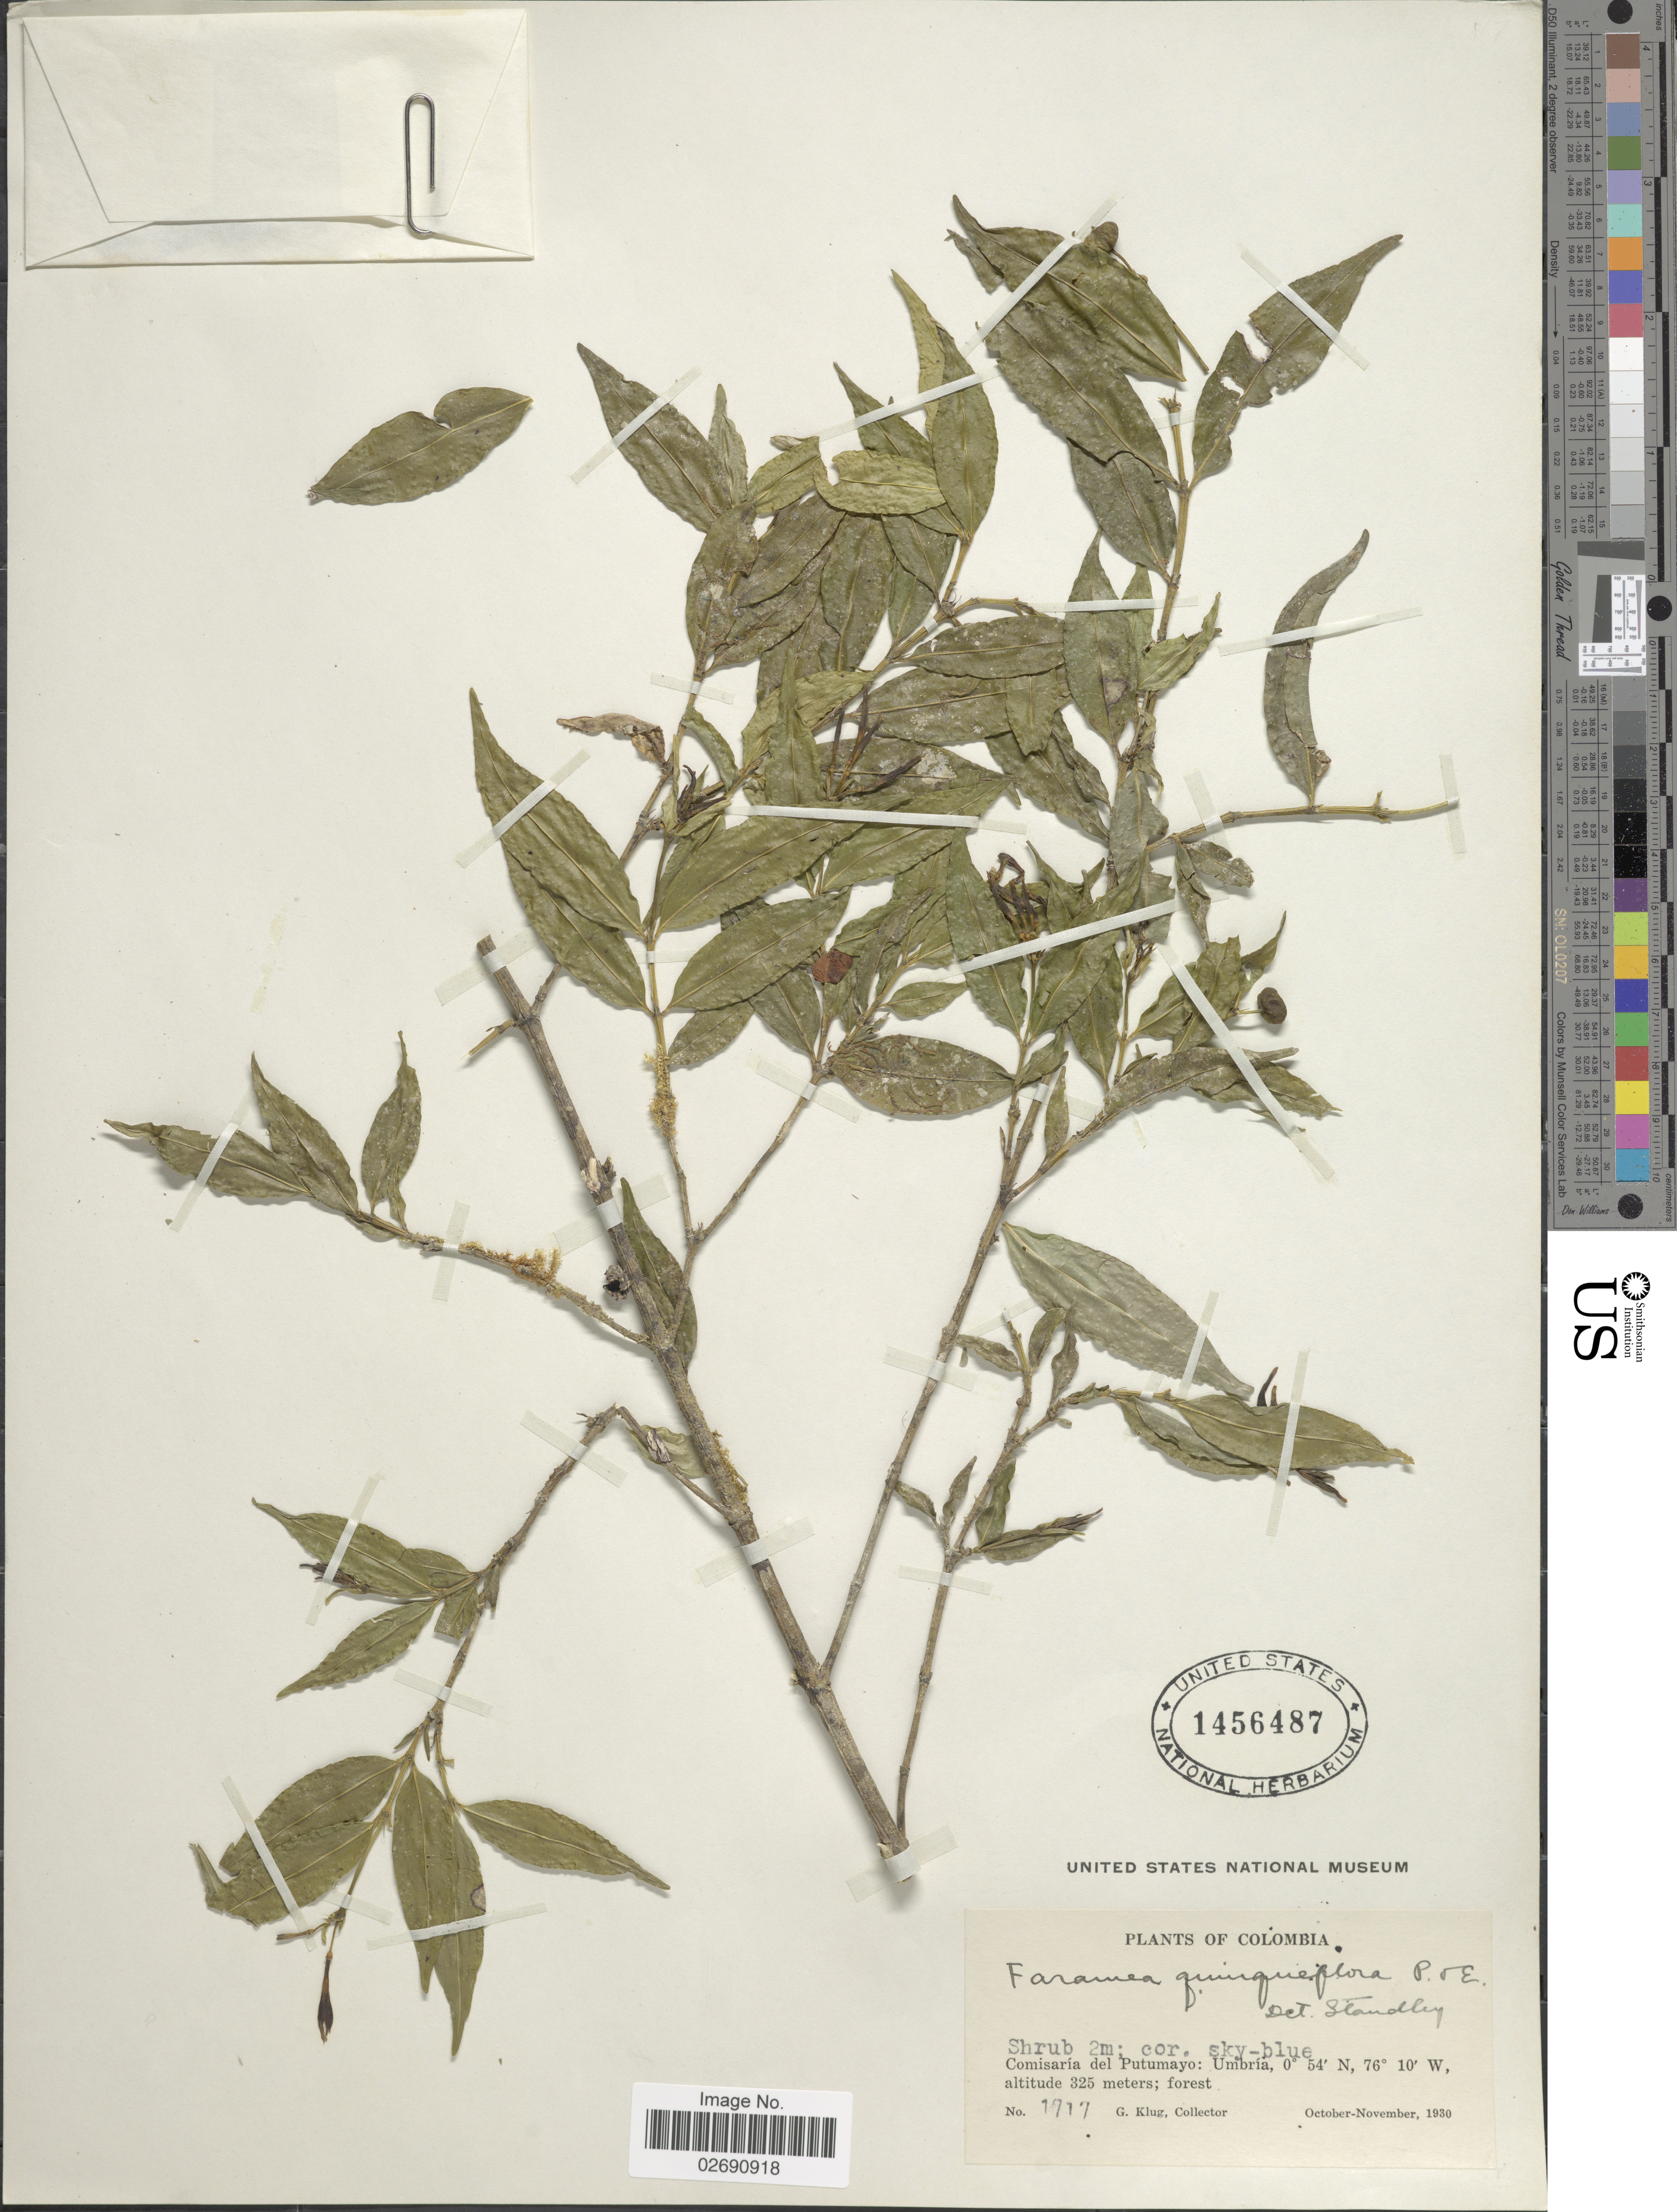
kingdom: Plantae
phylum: Tracheophyta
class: Magnoliopsida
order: Gentianales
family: Rubiaceae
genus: Faramea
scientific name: Faramea quinqueflora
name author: Poepp. & Endl.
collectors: G. Klug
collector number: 1717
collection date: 1930-10/1930-11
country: Colombia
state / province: Putumayo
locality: Umbria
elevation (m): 325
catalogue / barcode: US 1456487